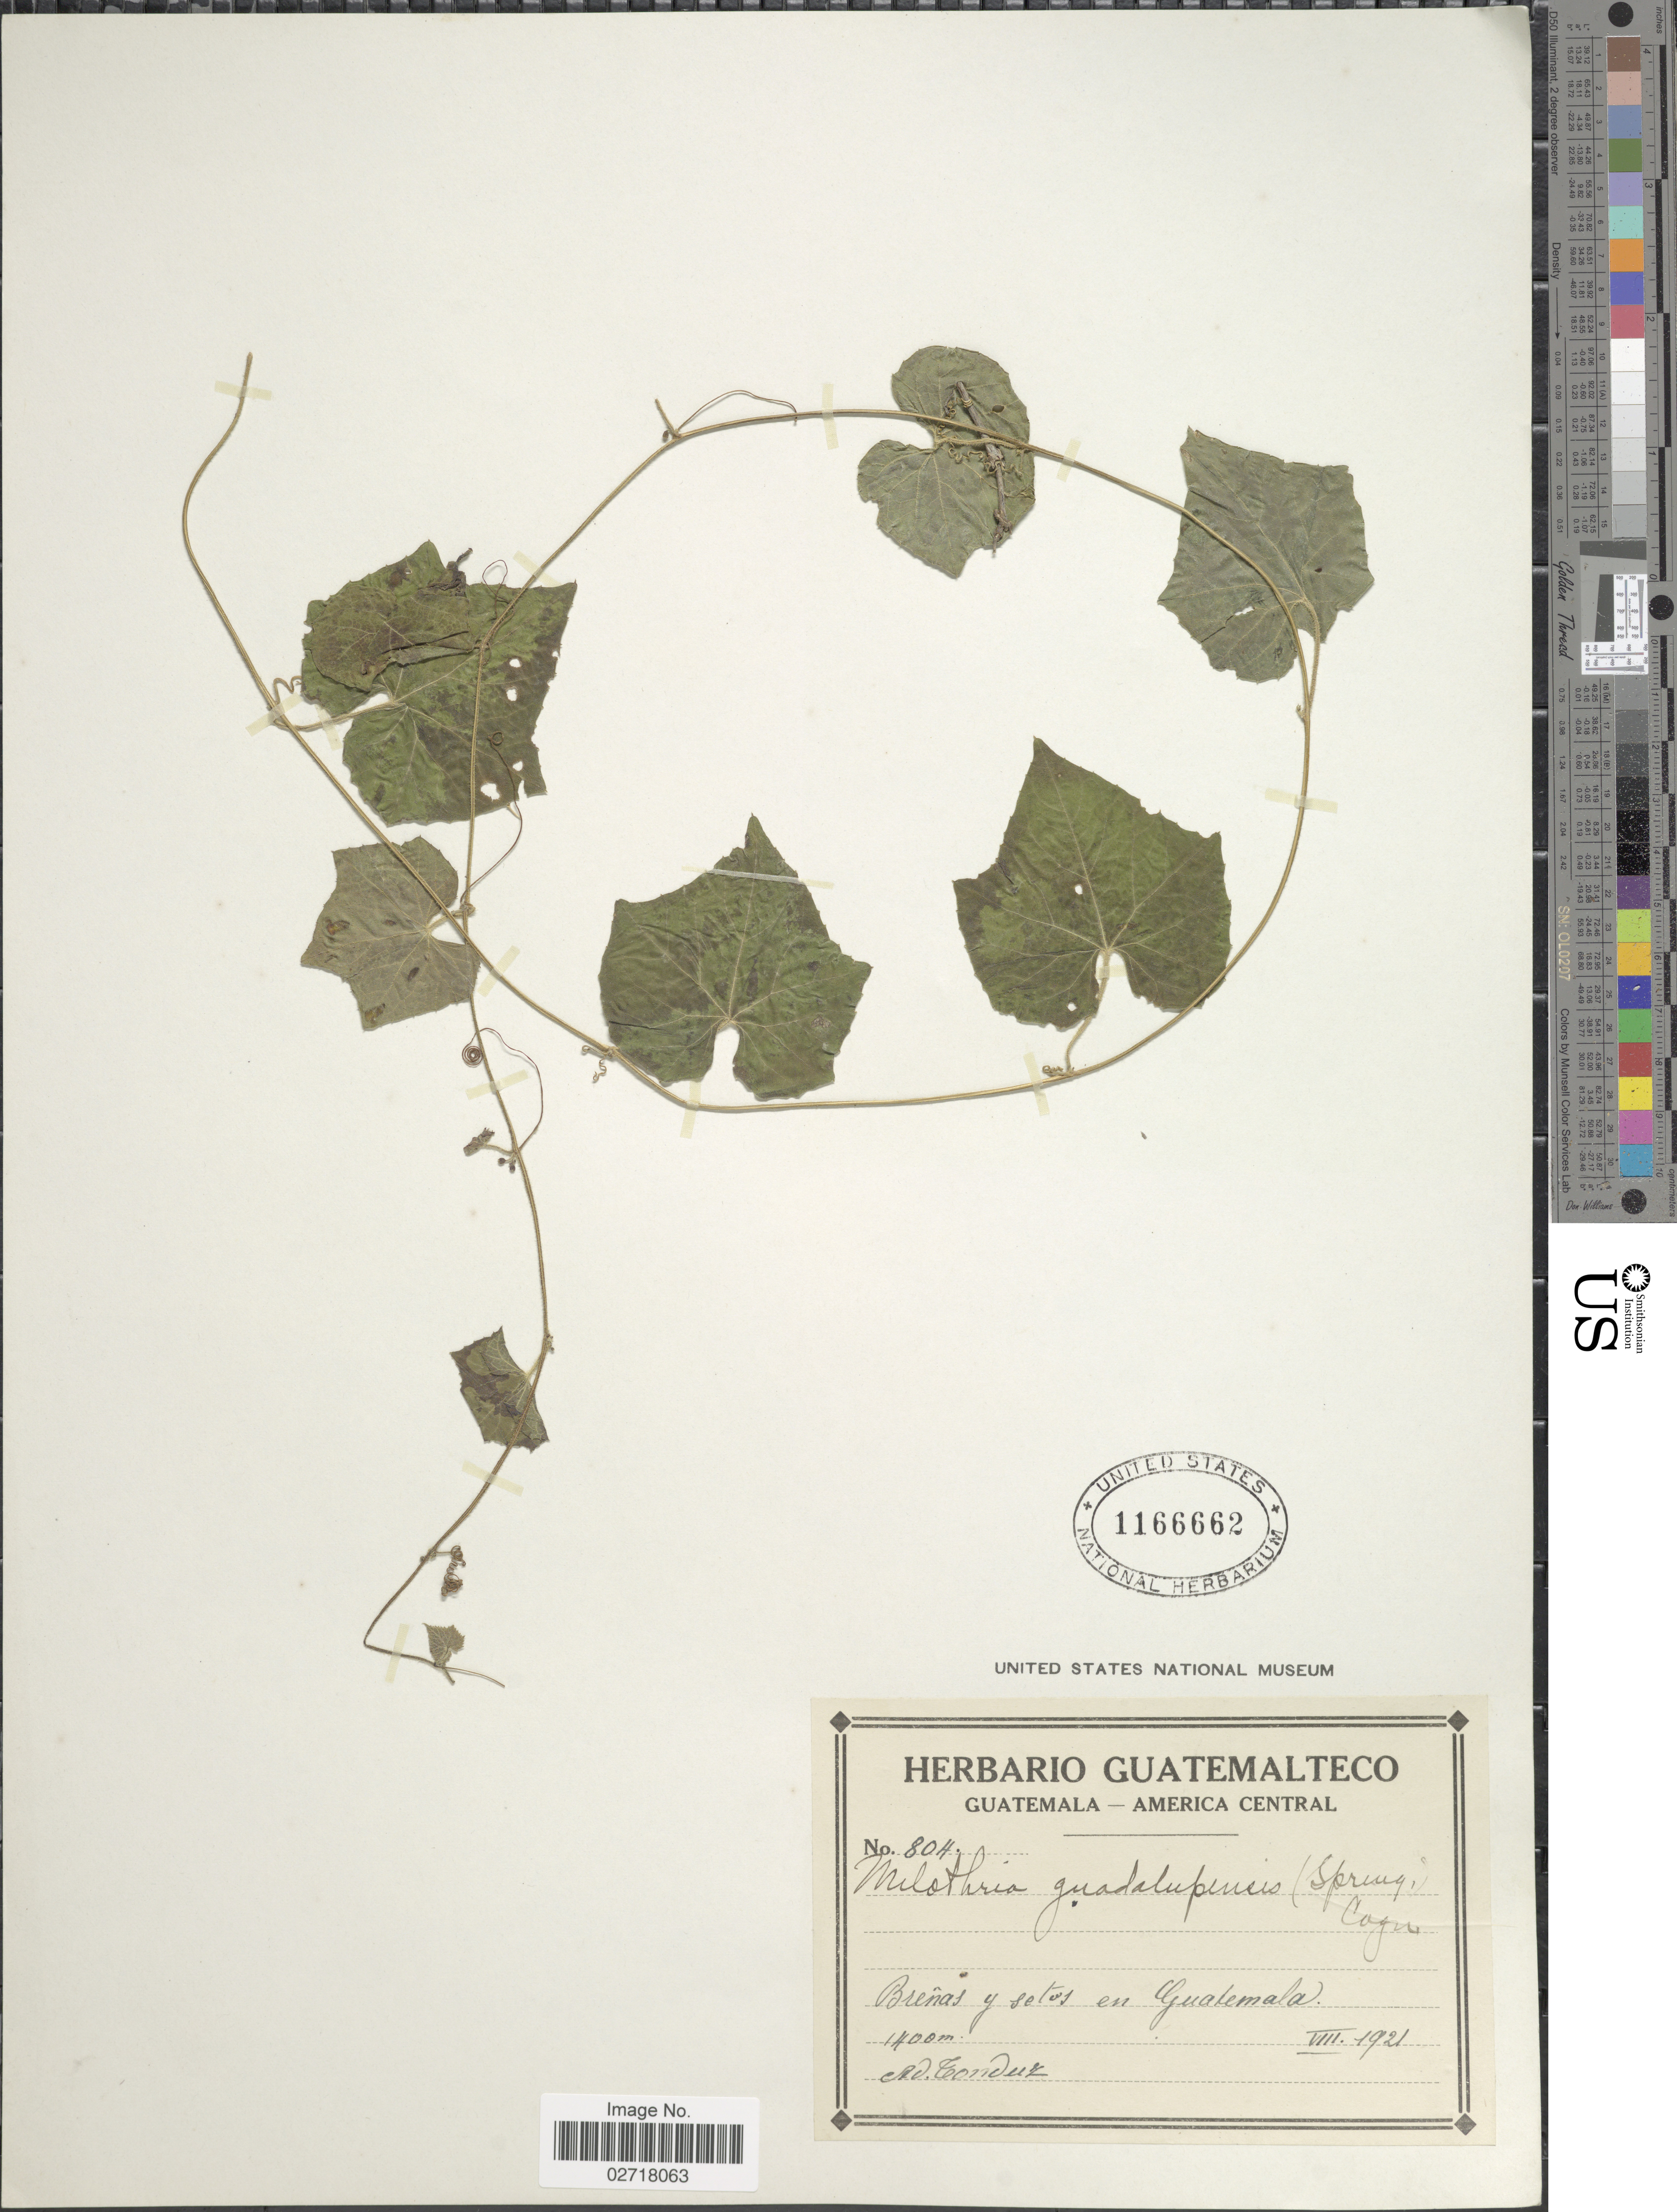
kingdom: Plantae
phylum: Tracheophyta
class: Magnoliopsida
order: Cucurbitales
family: Cucurbitaceae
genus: Melothria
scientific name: Melothria pendula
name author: L.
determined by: U.S. National Herbarium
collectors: A. Tonduz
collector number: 804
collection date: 1921-08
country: Guatemala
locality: Brenas y setos en Guatemala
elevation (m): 1400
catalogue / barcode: US 116662